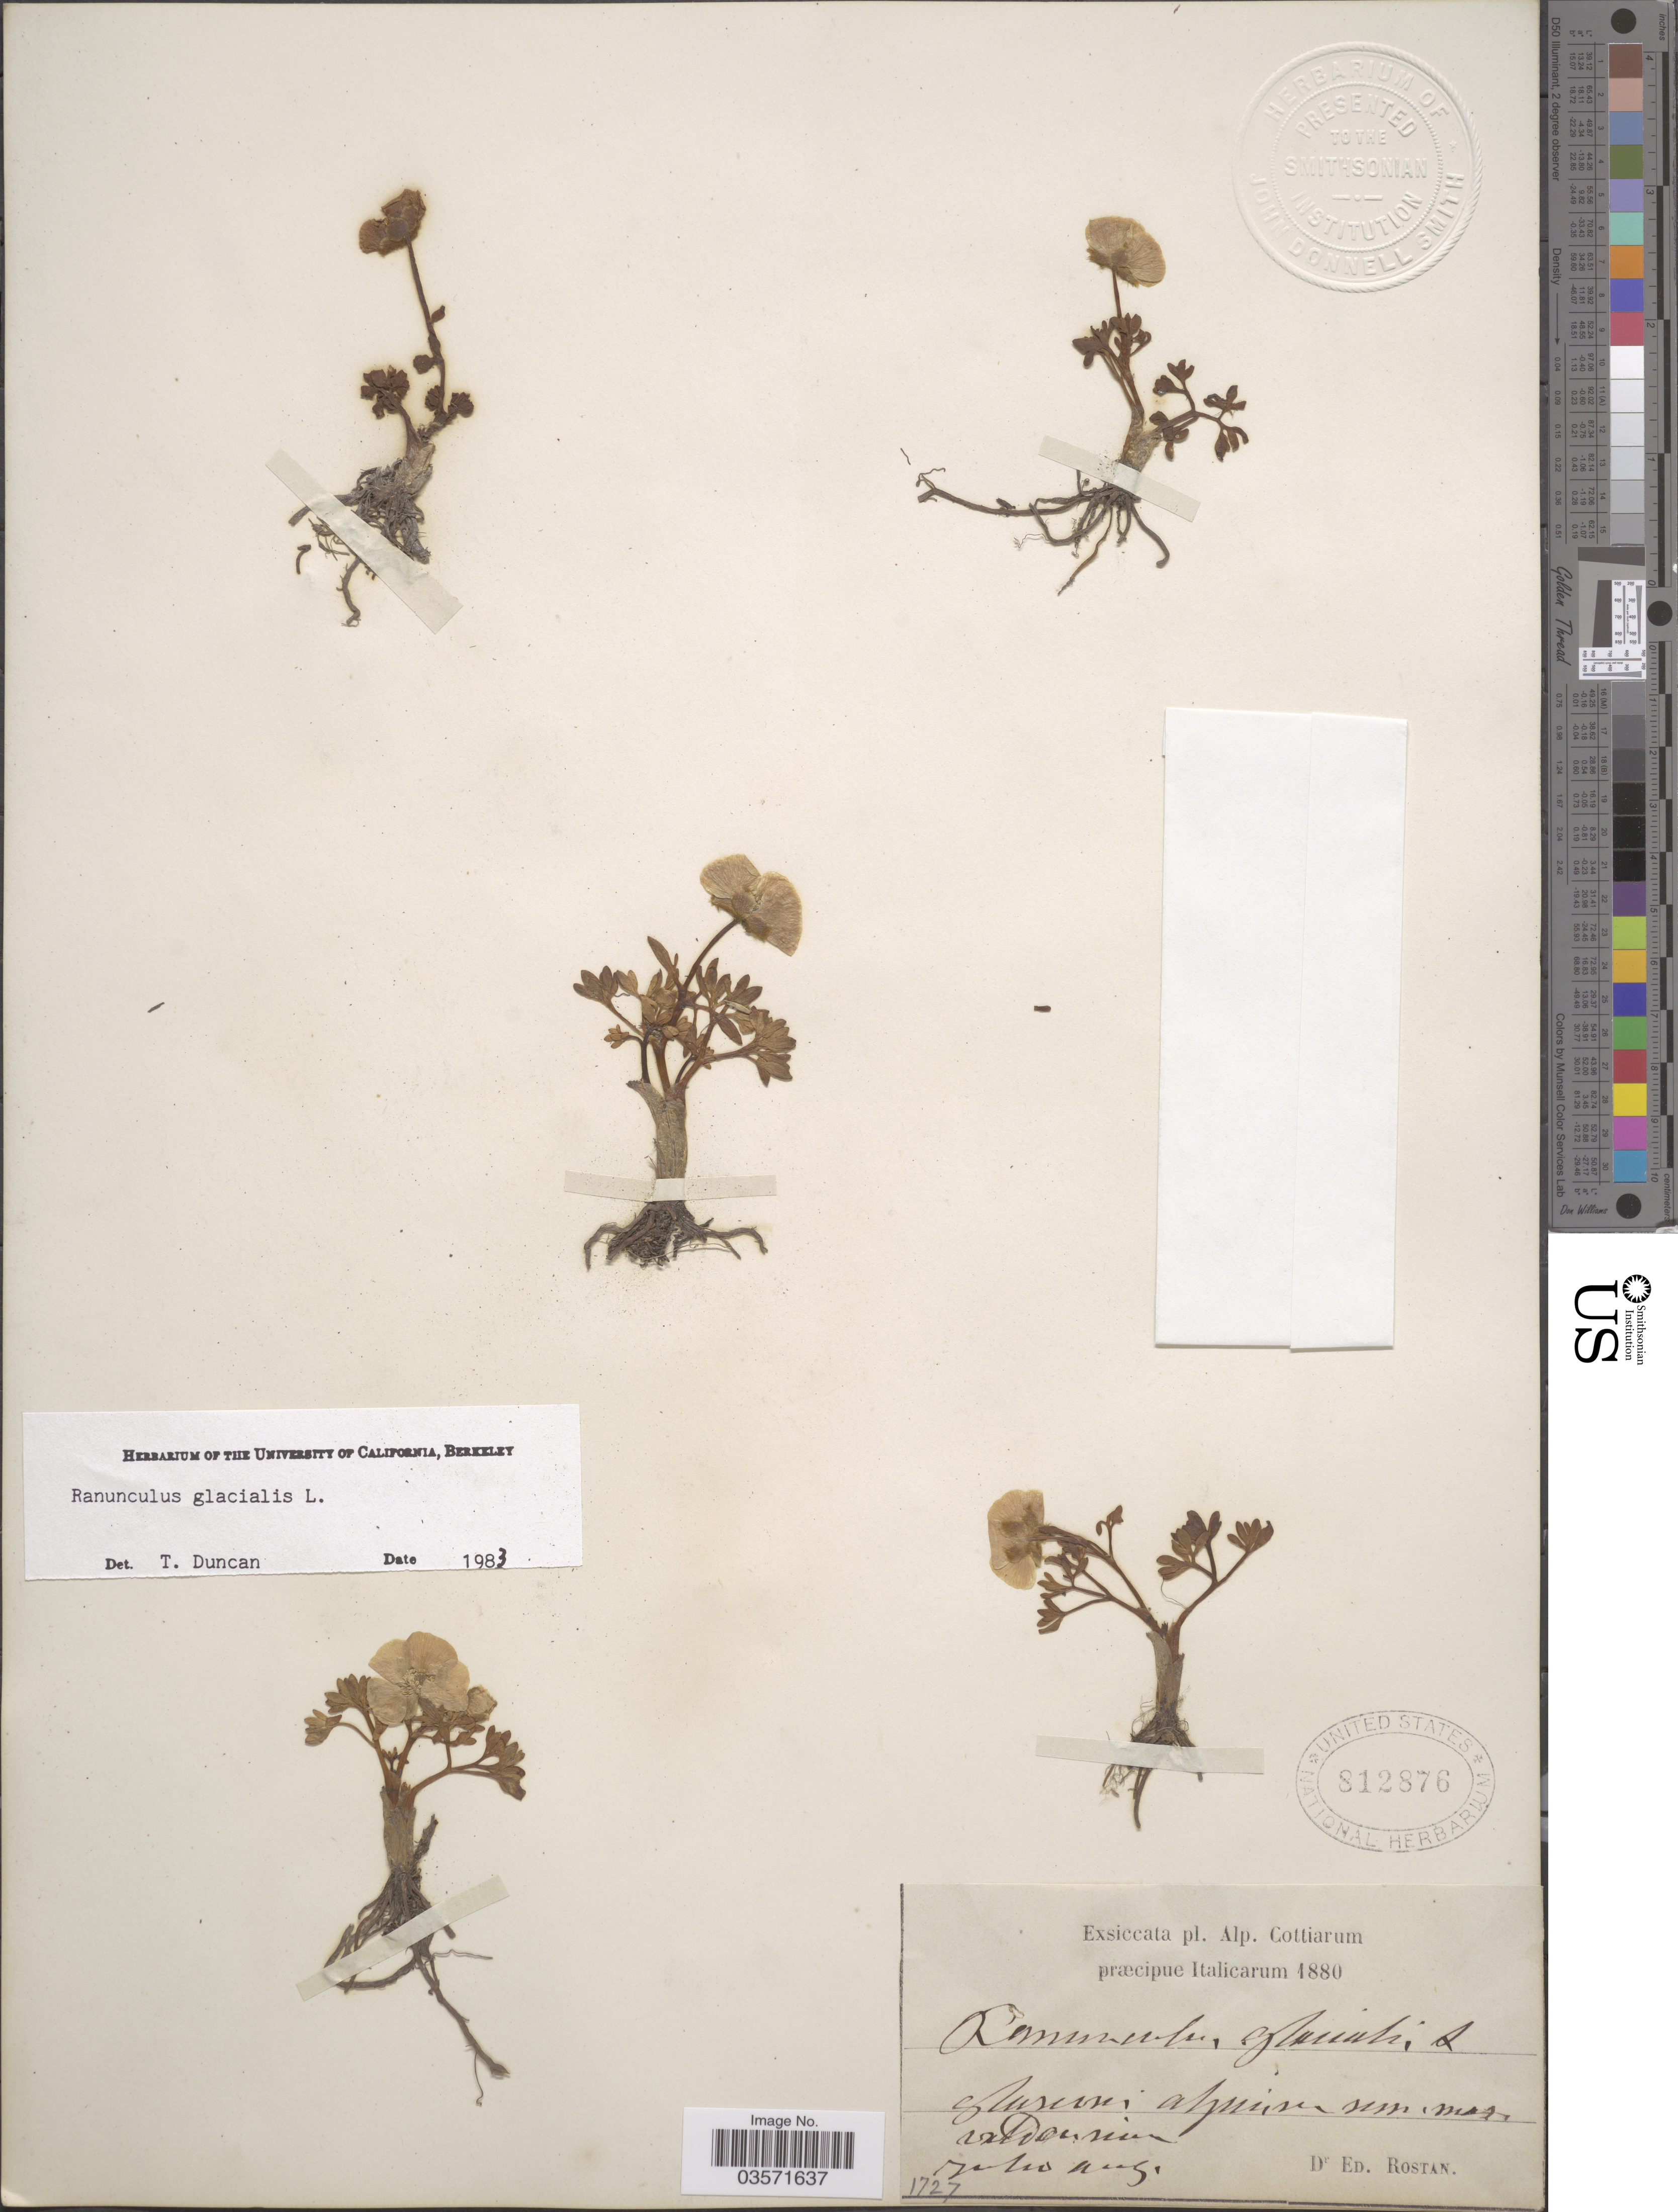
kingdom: Plantae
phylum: Tracheophyta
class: Magnoliopsida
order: Ranunculales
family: Ranunculaceae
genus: Ranunculus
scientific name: Ranunculus glacialis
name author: L.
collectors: E. Rostan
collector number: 1727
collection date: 1880-07/1880-08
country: Italy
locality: Exsiccata pl. Alp. Cottiarum præcipue Italicarum. Glascon; alpinses sur mas valdencia. [interpreted]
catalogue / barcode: US 812876